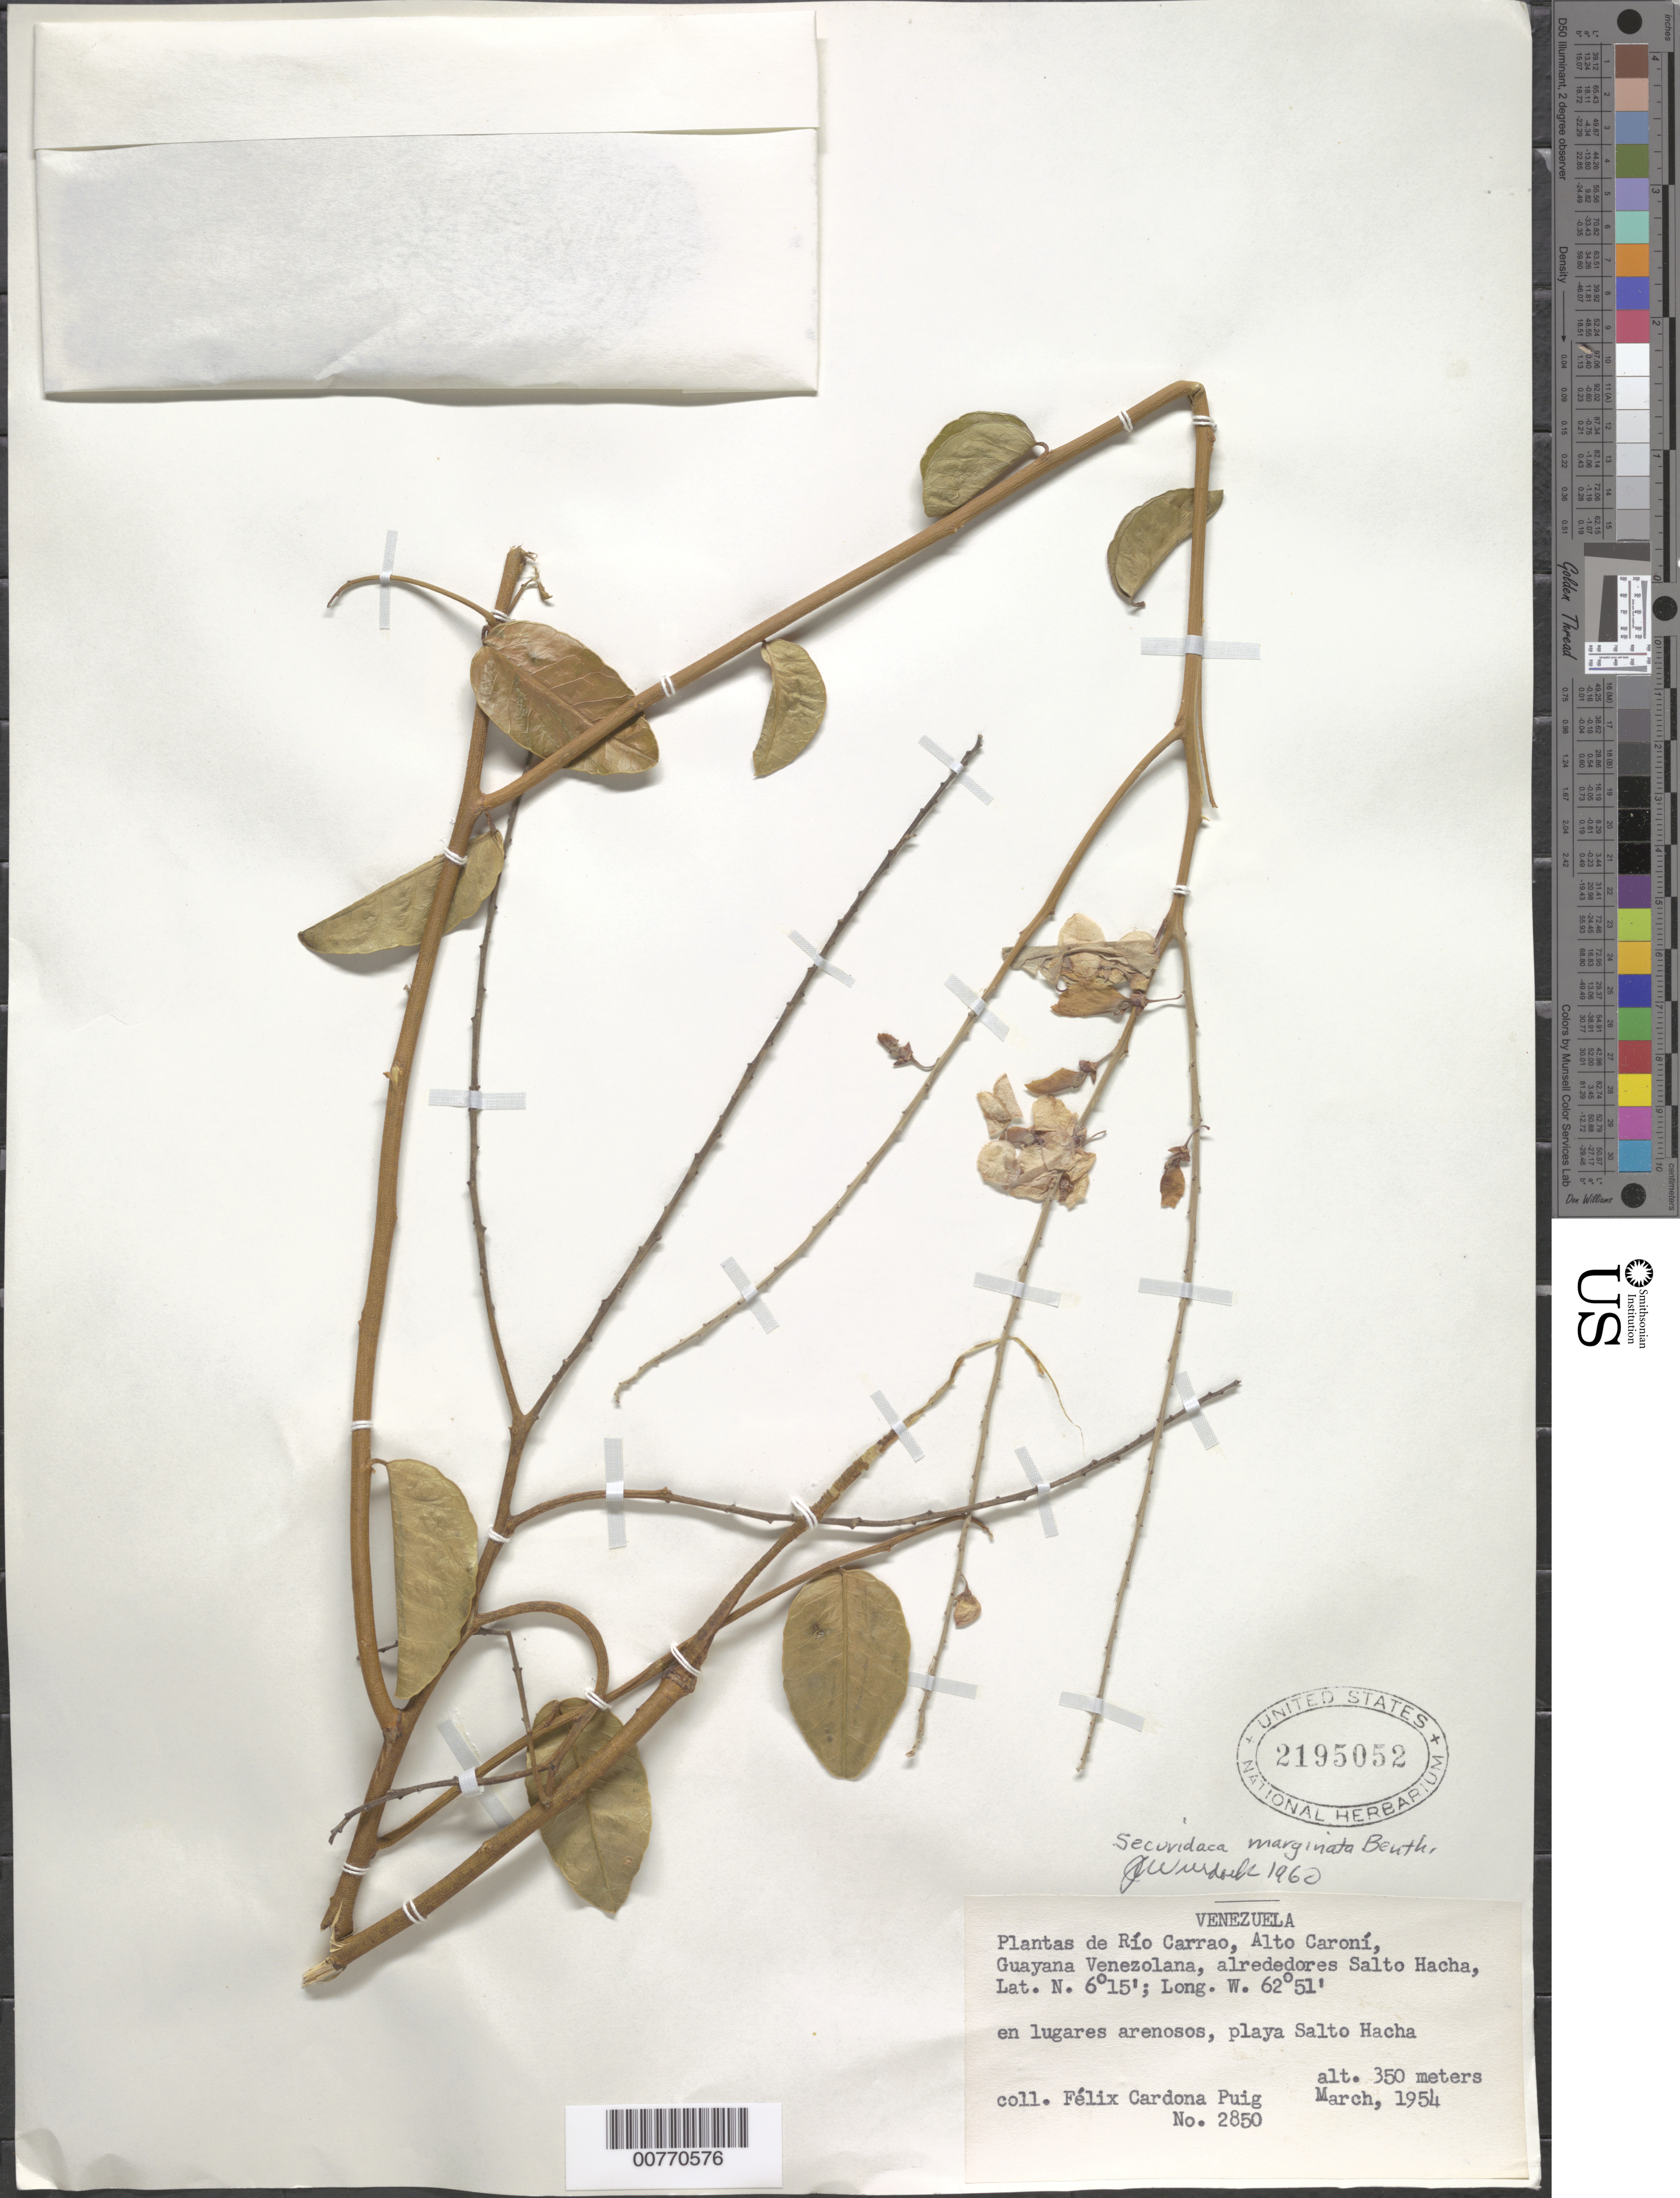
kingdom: Plantae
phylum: Tracheophyta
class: Magnoliopsida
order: Fabales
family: Polygalaceae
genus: Securidaca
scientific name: Securidaca marginata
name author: Benth.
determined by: Wurdack, John J., (US), US (UNITED STATES)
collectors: F. Cardona Puig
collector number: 2850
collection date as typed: Mar-54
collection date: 1954-03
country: Venezuela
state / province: Bolívar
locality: Alto Río Caroni, Rio Carrao, Salto Hacha, Guayana Venezolana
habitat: Open sandy areas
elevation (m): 350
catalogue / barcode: US 2195052